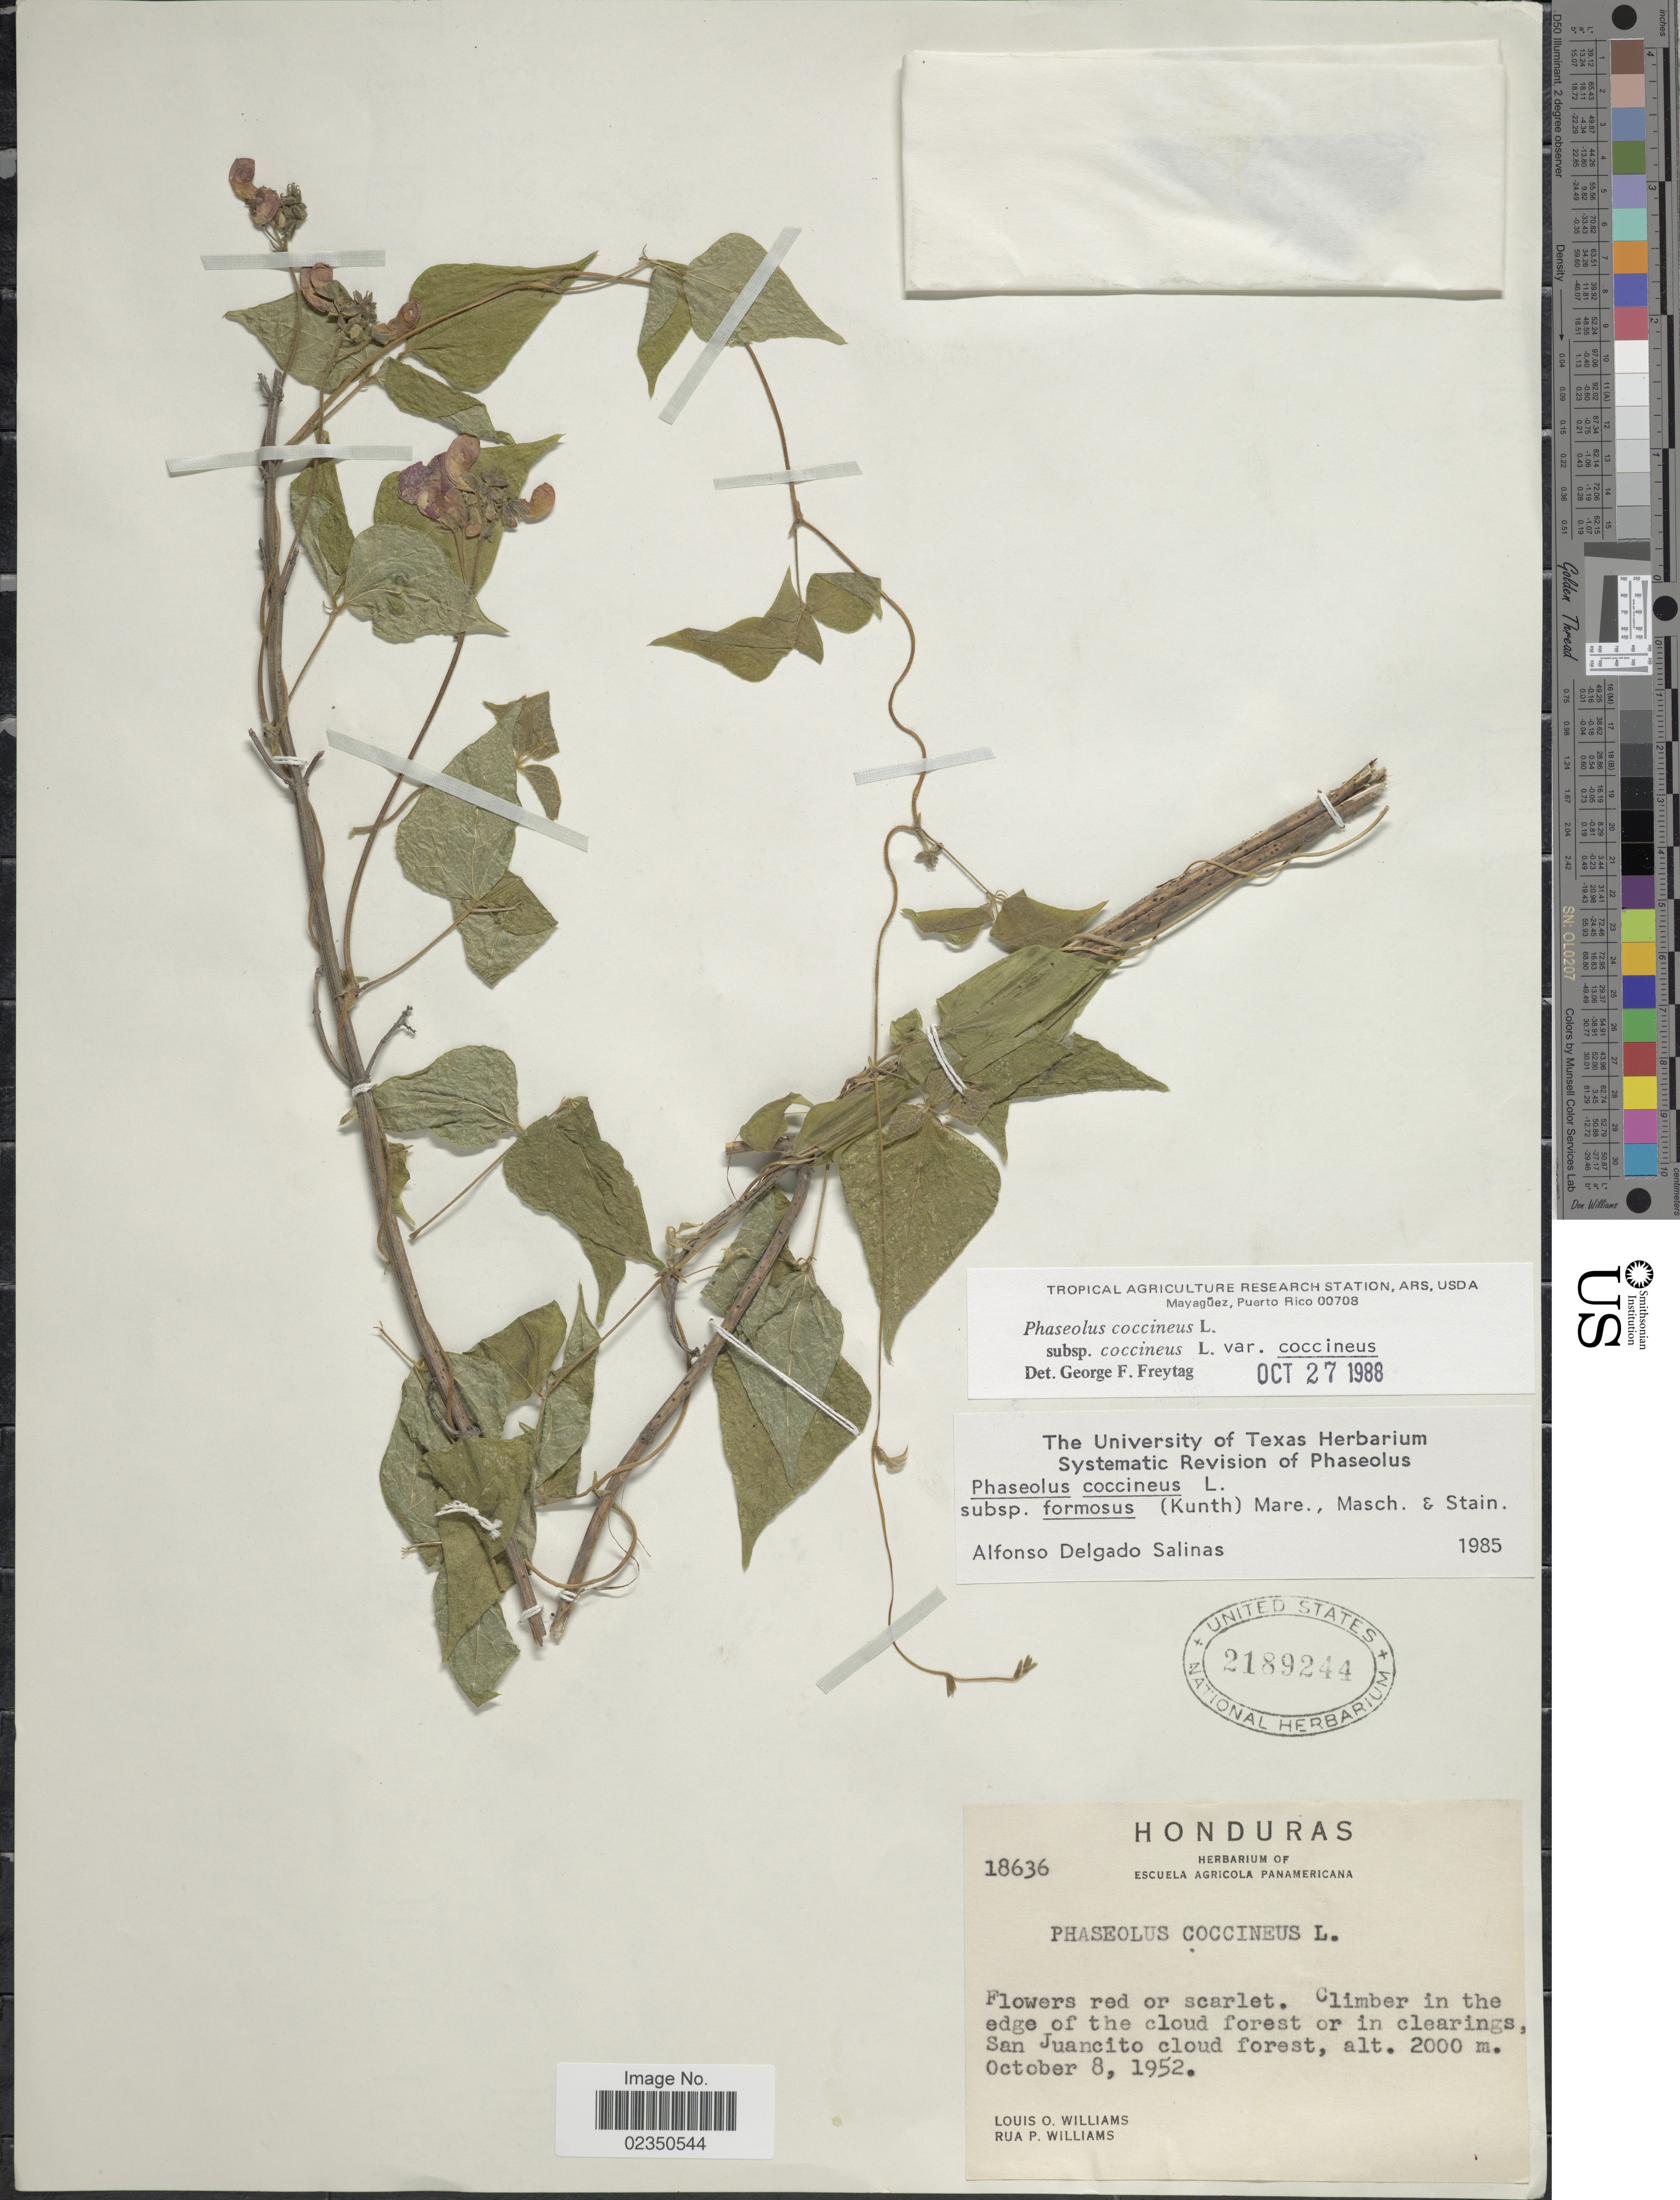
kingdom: Plantae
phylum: Tracheophyta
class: Magnoliopsida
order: Fabales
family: Fabaceae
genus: Phaseolus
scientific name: Phaseolus coccineus var. coccineus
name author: L.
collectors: L. O. Williams & R. P. Williams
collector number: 18636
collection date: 1952-10-08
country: Honduras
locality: In the edge of the cloud forest or in clearings, San Juancito cloud forest.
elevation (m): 2000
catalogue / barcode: US 2189244